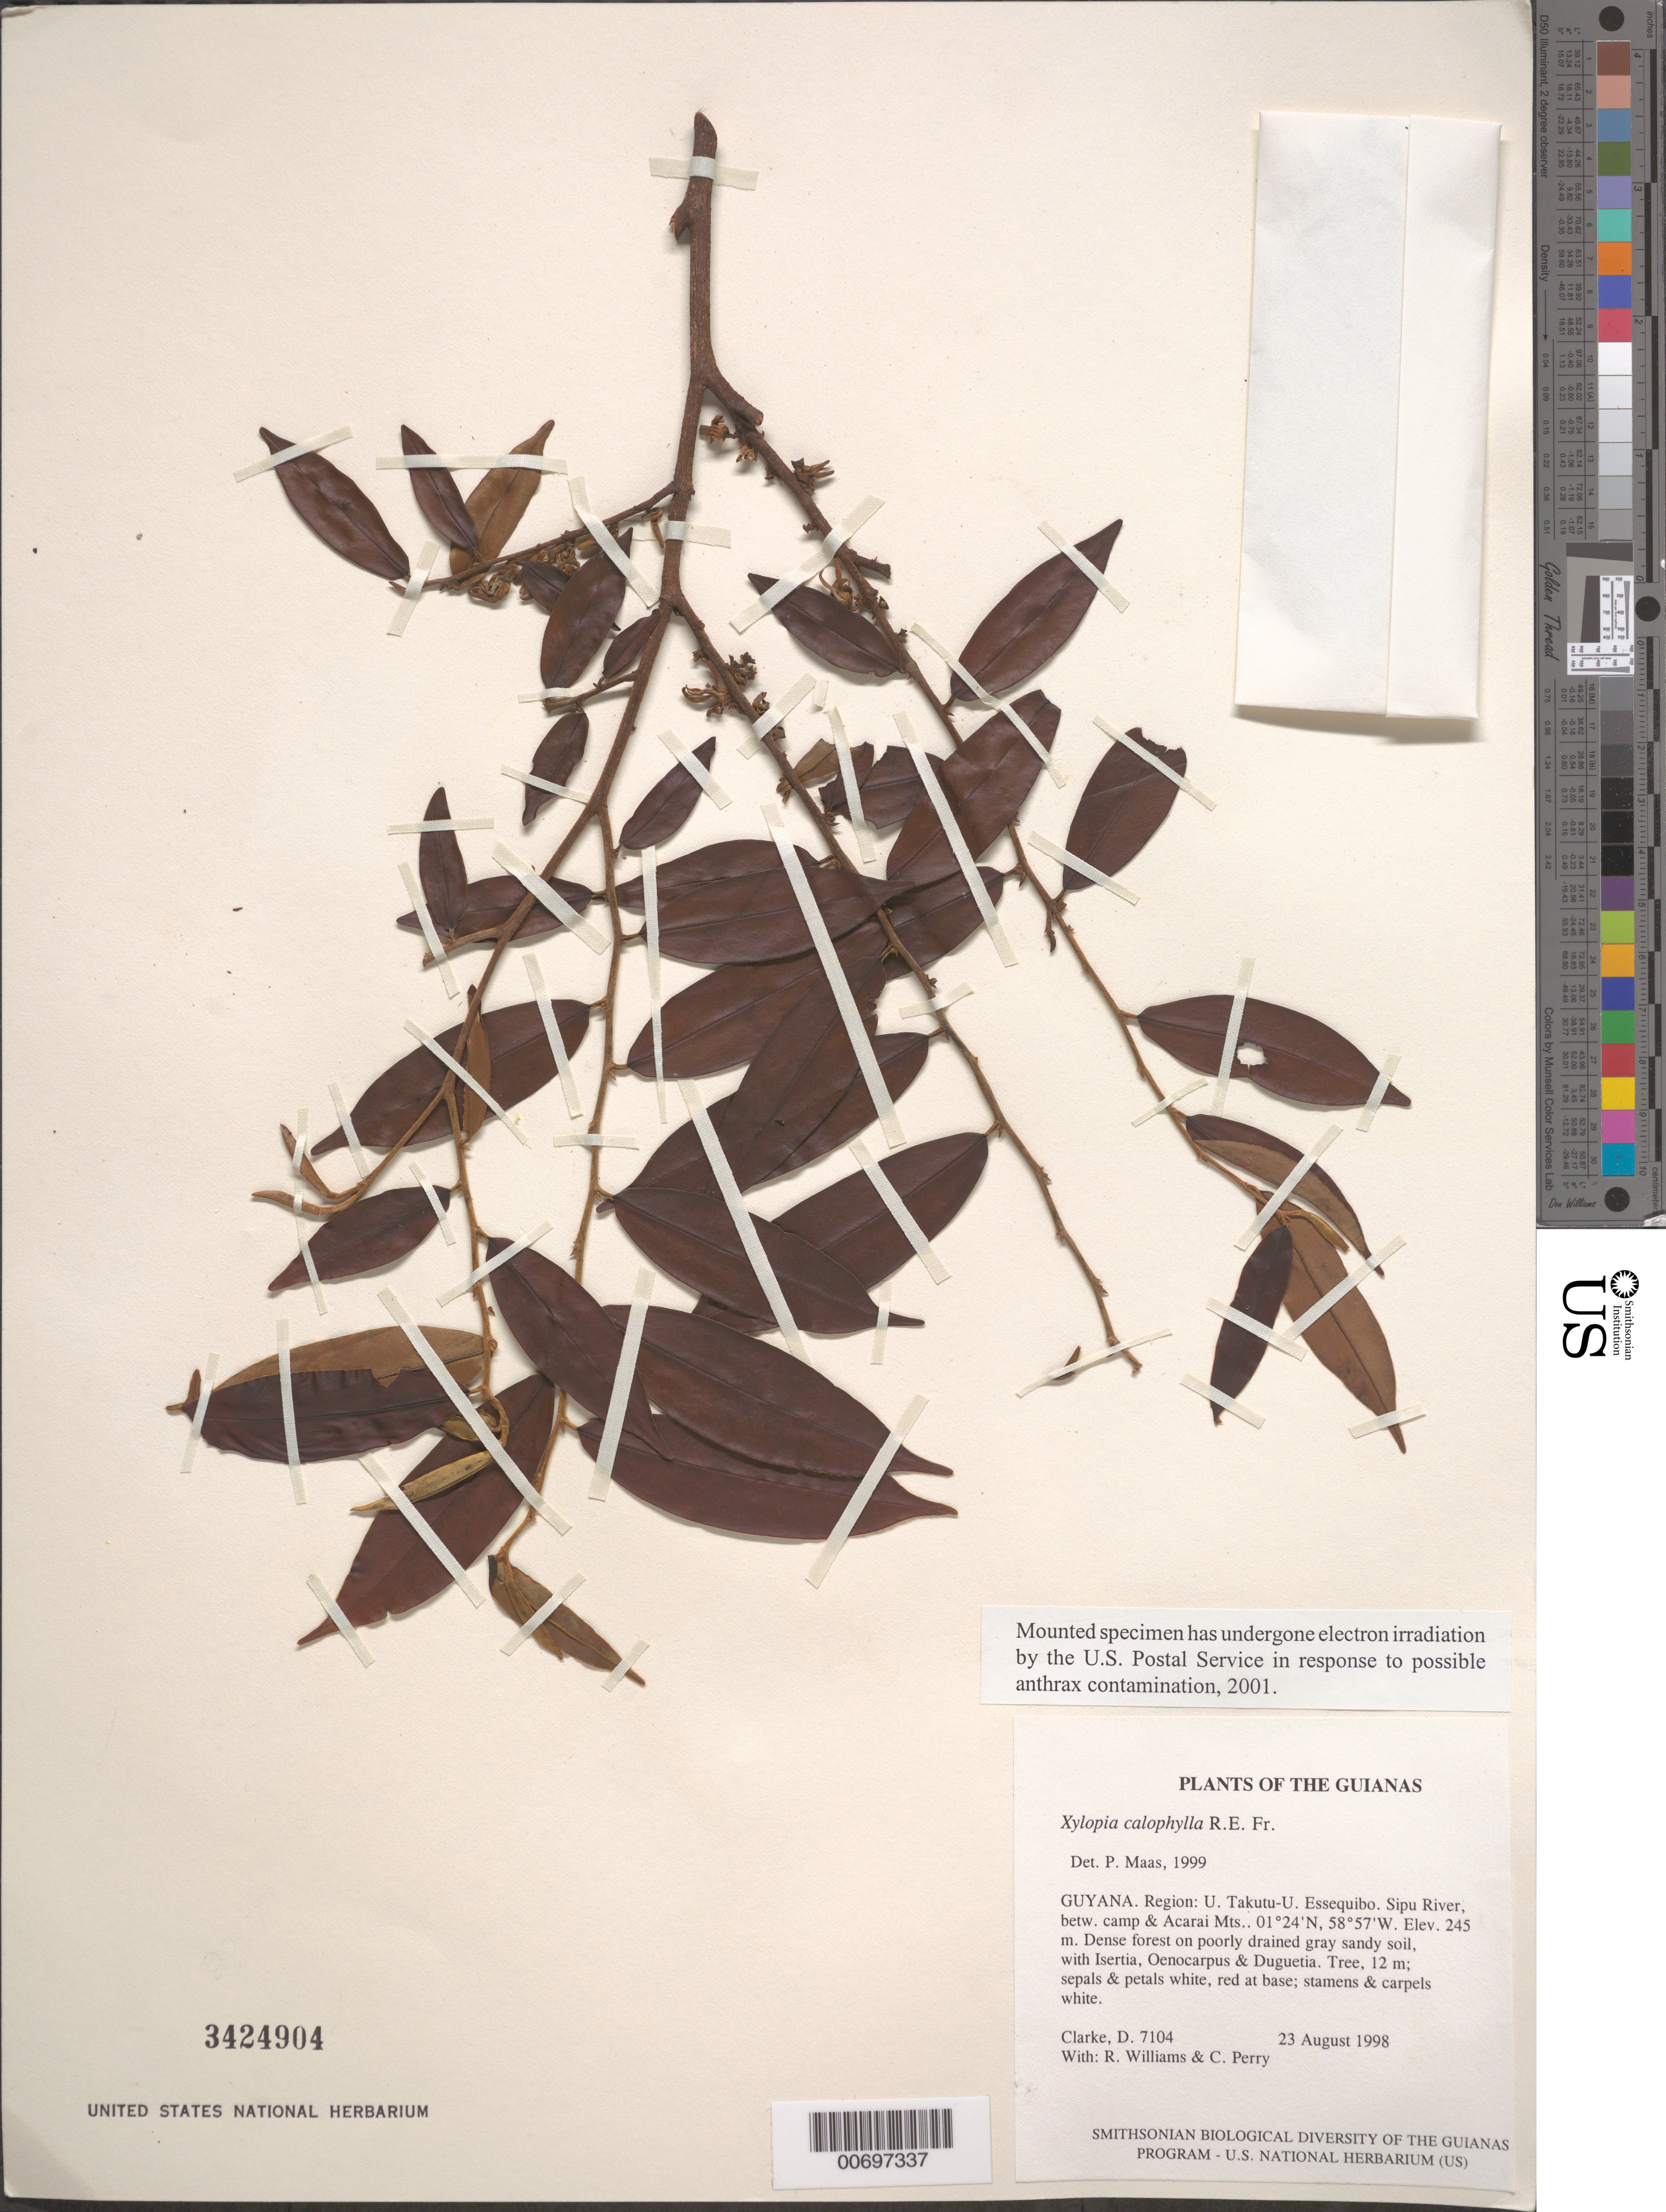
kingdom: Plantae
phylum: Tracheophyta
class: Magnoliopsida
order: Magnoliales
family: Annonaceae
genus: Xylopia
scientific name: Xylopia calophylla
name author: R.E. Fr.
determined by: Maas, Paul J. M.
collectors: H. D. Clarke, R. Williams & C. Perry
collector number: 7104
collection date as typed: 23 August 1998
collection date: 1998-08-23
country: Guyana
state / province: U. Takutu-U. Essequibo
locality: Sipu River, betw. camp & Acarai Mts.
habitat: Dense forest on poorly drained gray sandy soil, with Isertia, Oenocarpus & Duguetia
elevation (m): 245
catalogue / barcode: US 3424904